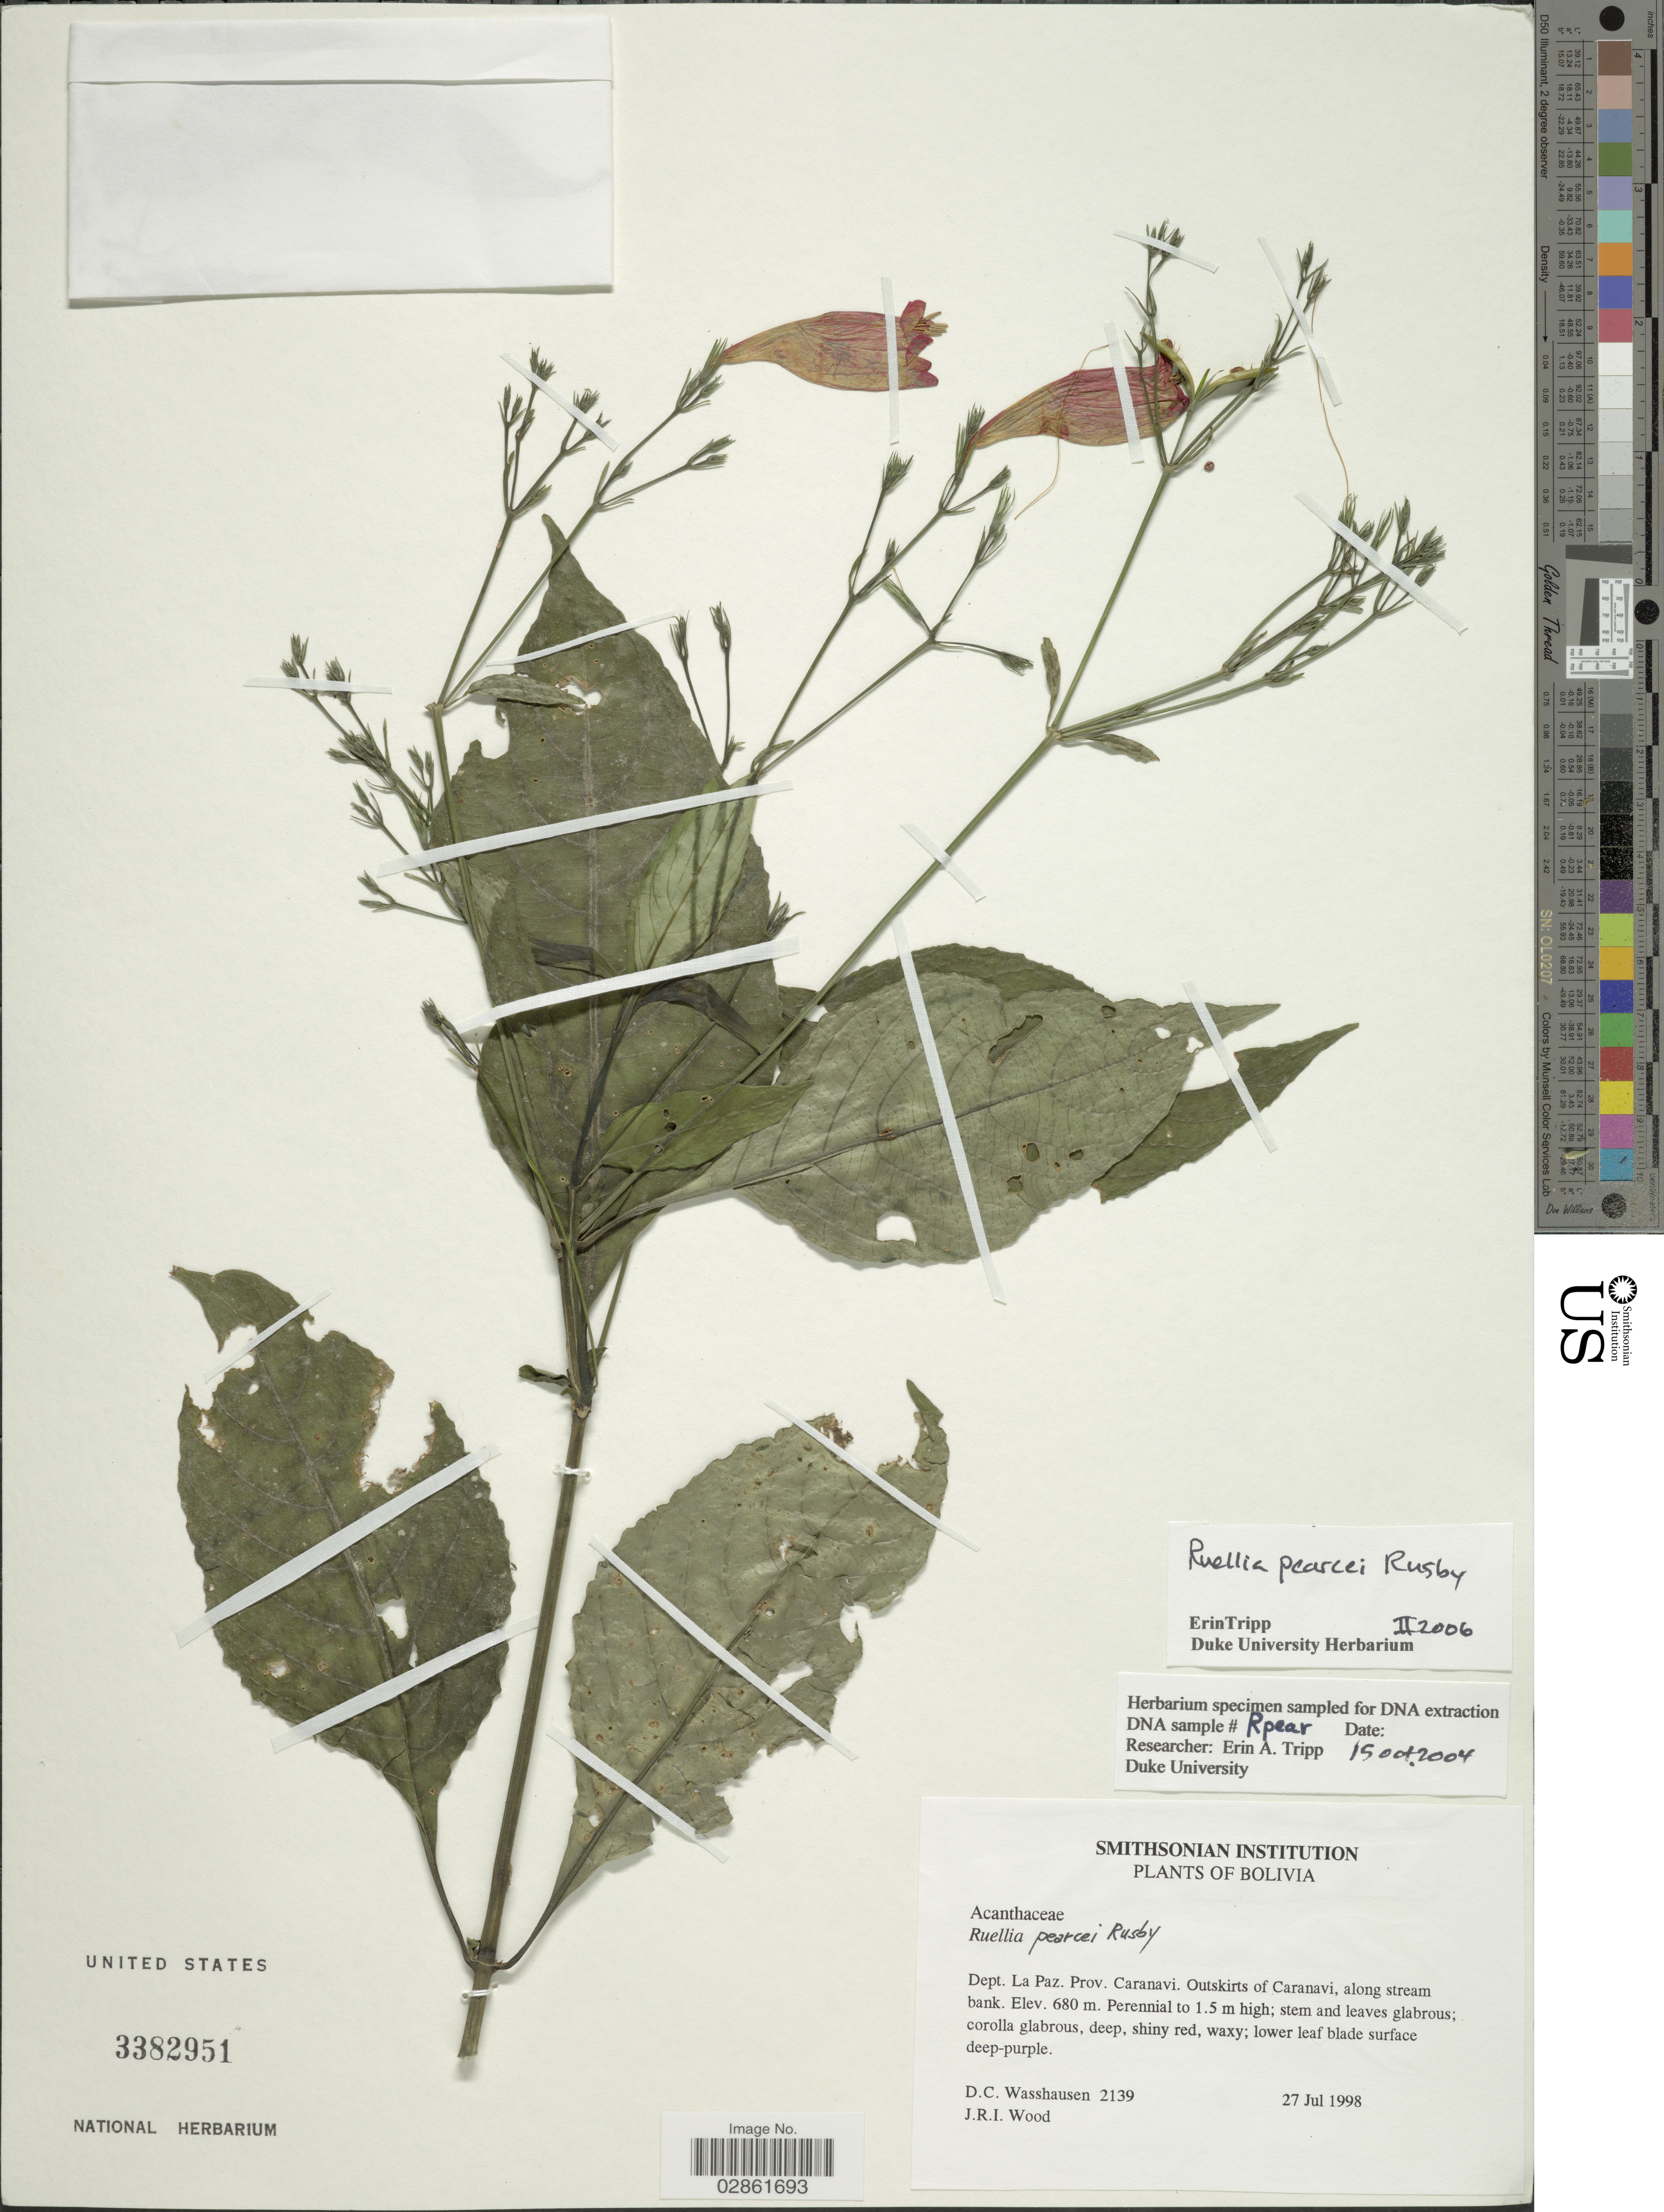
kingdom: Plantae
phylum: Tracheophyta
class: Magnoliopsida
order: Lamiales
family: Acanthaceae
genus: Ruellia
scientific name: Ruellia pearcei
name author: Rusby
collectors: D. C. Wasshausen & J. R. I. Wood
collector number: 2139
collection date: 1998-07-27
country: Bolivia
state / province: La Paz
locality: Dept. La Paz. Prov. Caranavi. Outskirts of Caranavi, along stream bank.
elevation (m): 680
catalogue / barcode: US 3382951